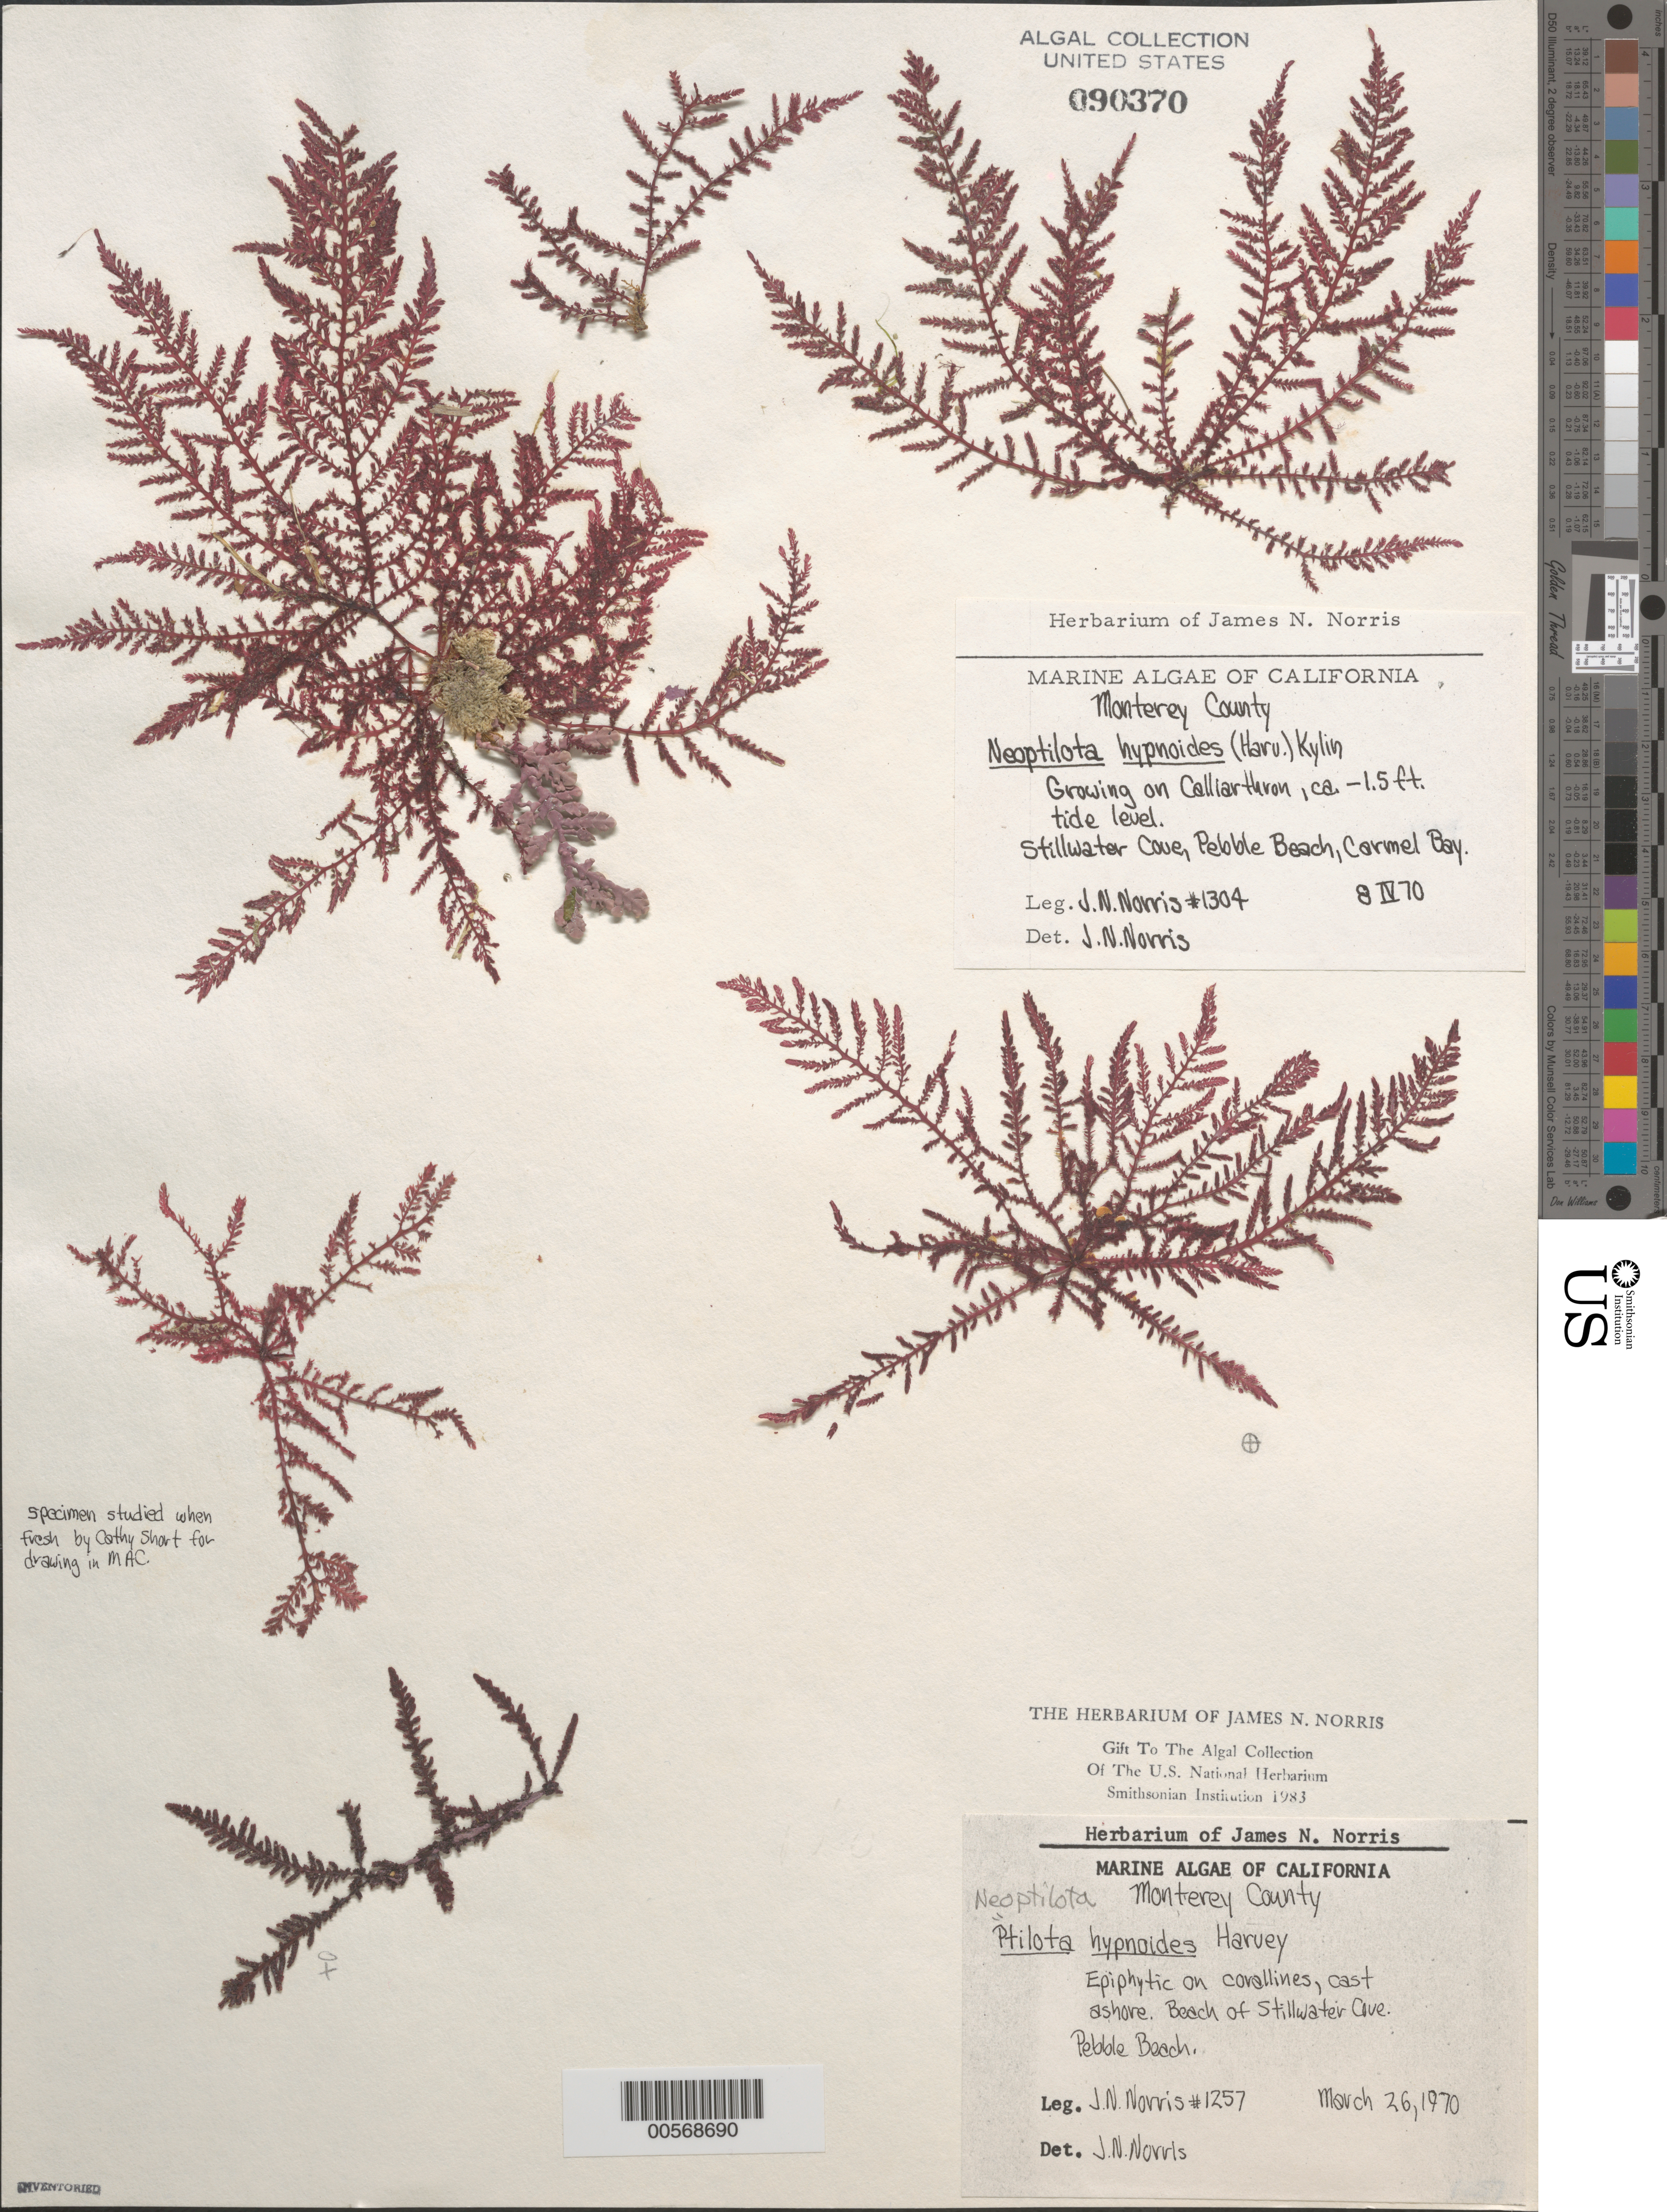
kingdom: Plantae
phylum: Rhodophyta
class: Florideophyceae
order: Ceramiales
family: Wrangeliaceae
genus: Ptilota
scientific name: Ptilota hypnoides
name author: Harv. in Hook. & Arn.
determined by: Algae name updating Project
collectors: J. N. Norris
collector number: JN-1257 & JN-1304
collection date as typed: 26 Mar 1970 AND 08 Apr 1970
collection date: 1970-03-26,1970-04-08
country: United States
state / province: California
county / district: Monterey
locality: Stillwater Cove, Pebble Beach, Carmel Bay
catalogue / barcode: US 90370